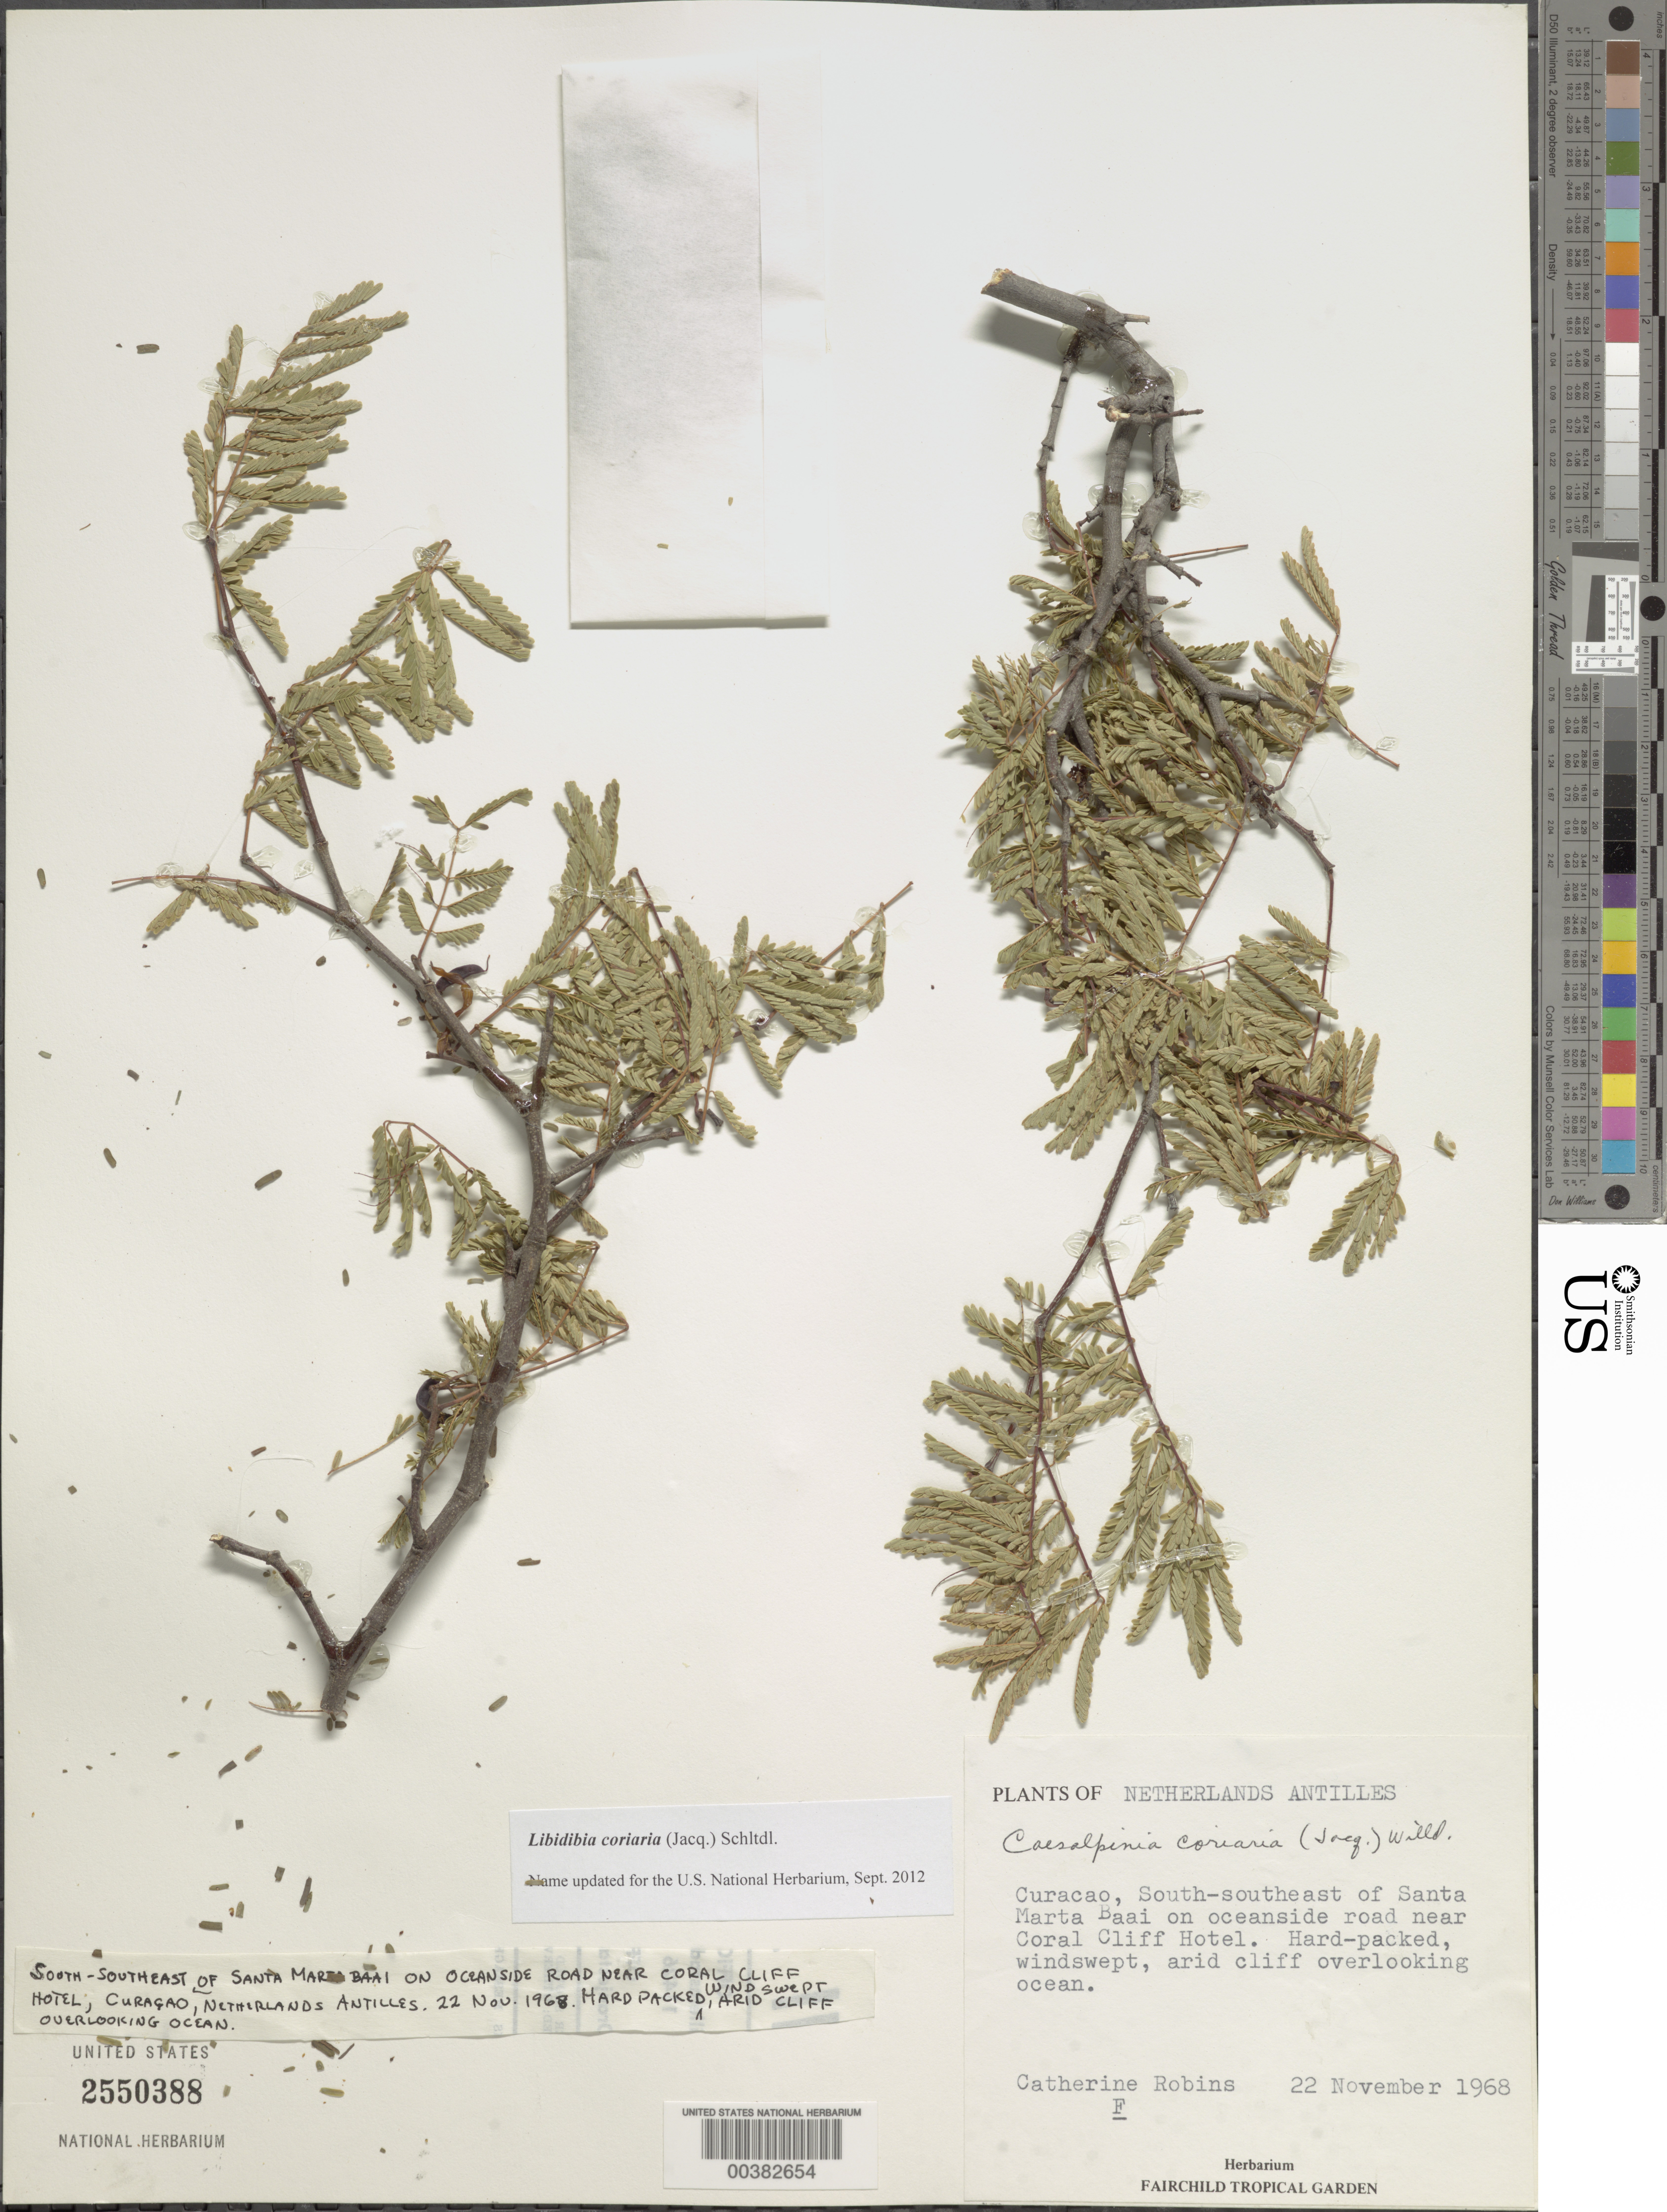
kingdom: Plantae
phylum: Tracheophyta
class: Magnoliopsida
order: Fabales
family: Fabaceae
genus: Libidibia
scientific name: Libidibia coriaria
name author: (Jacq.) Schltdl.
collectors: C. Robins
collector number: F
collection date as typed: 22 Nov 1968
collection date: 1968-11-22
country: Curaçao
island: Curaçao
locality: Sse of santa marta baai on oceanside road near coral cliff hotel; cliff overlooking ocean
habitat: Hard packed, windswept, arid cliff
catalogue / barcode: US 2550388